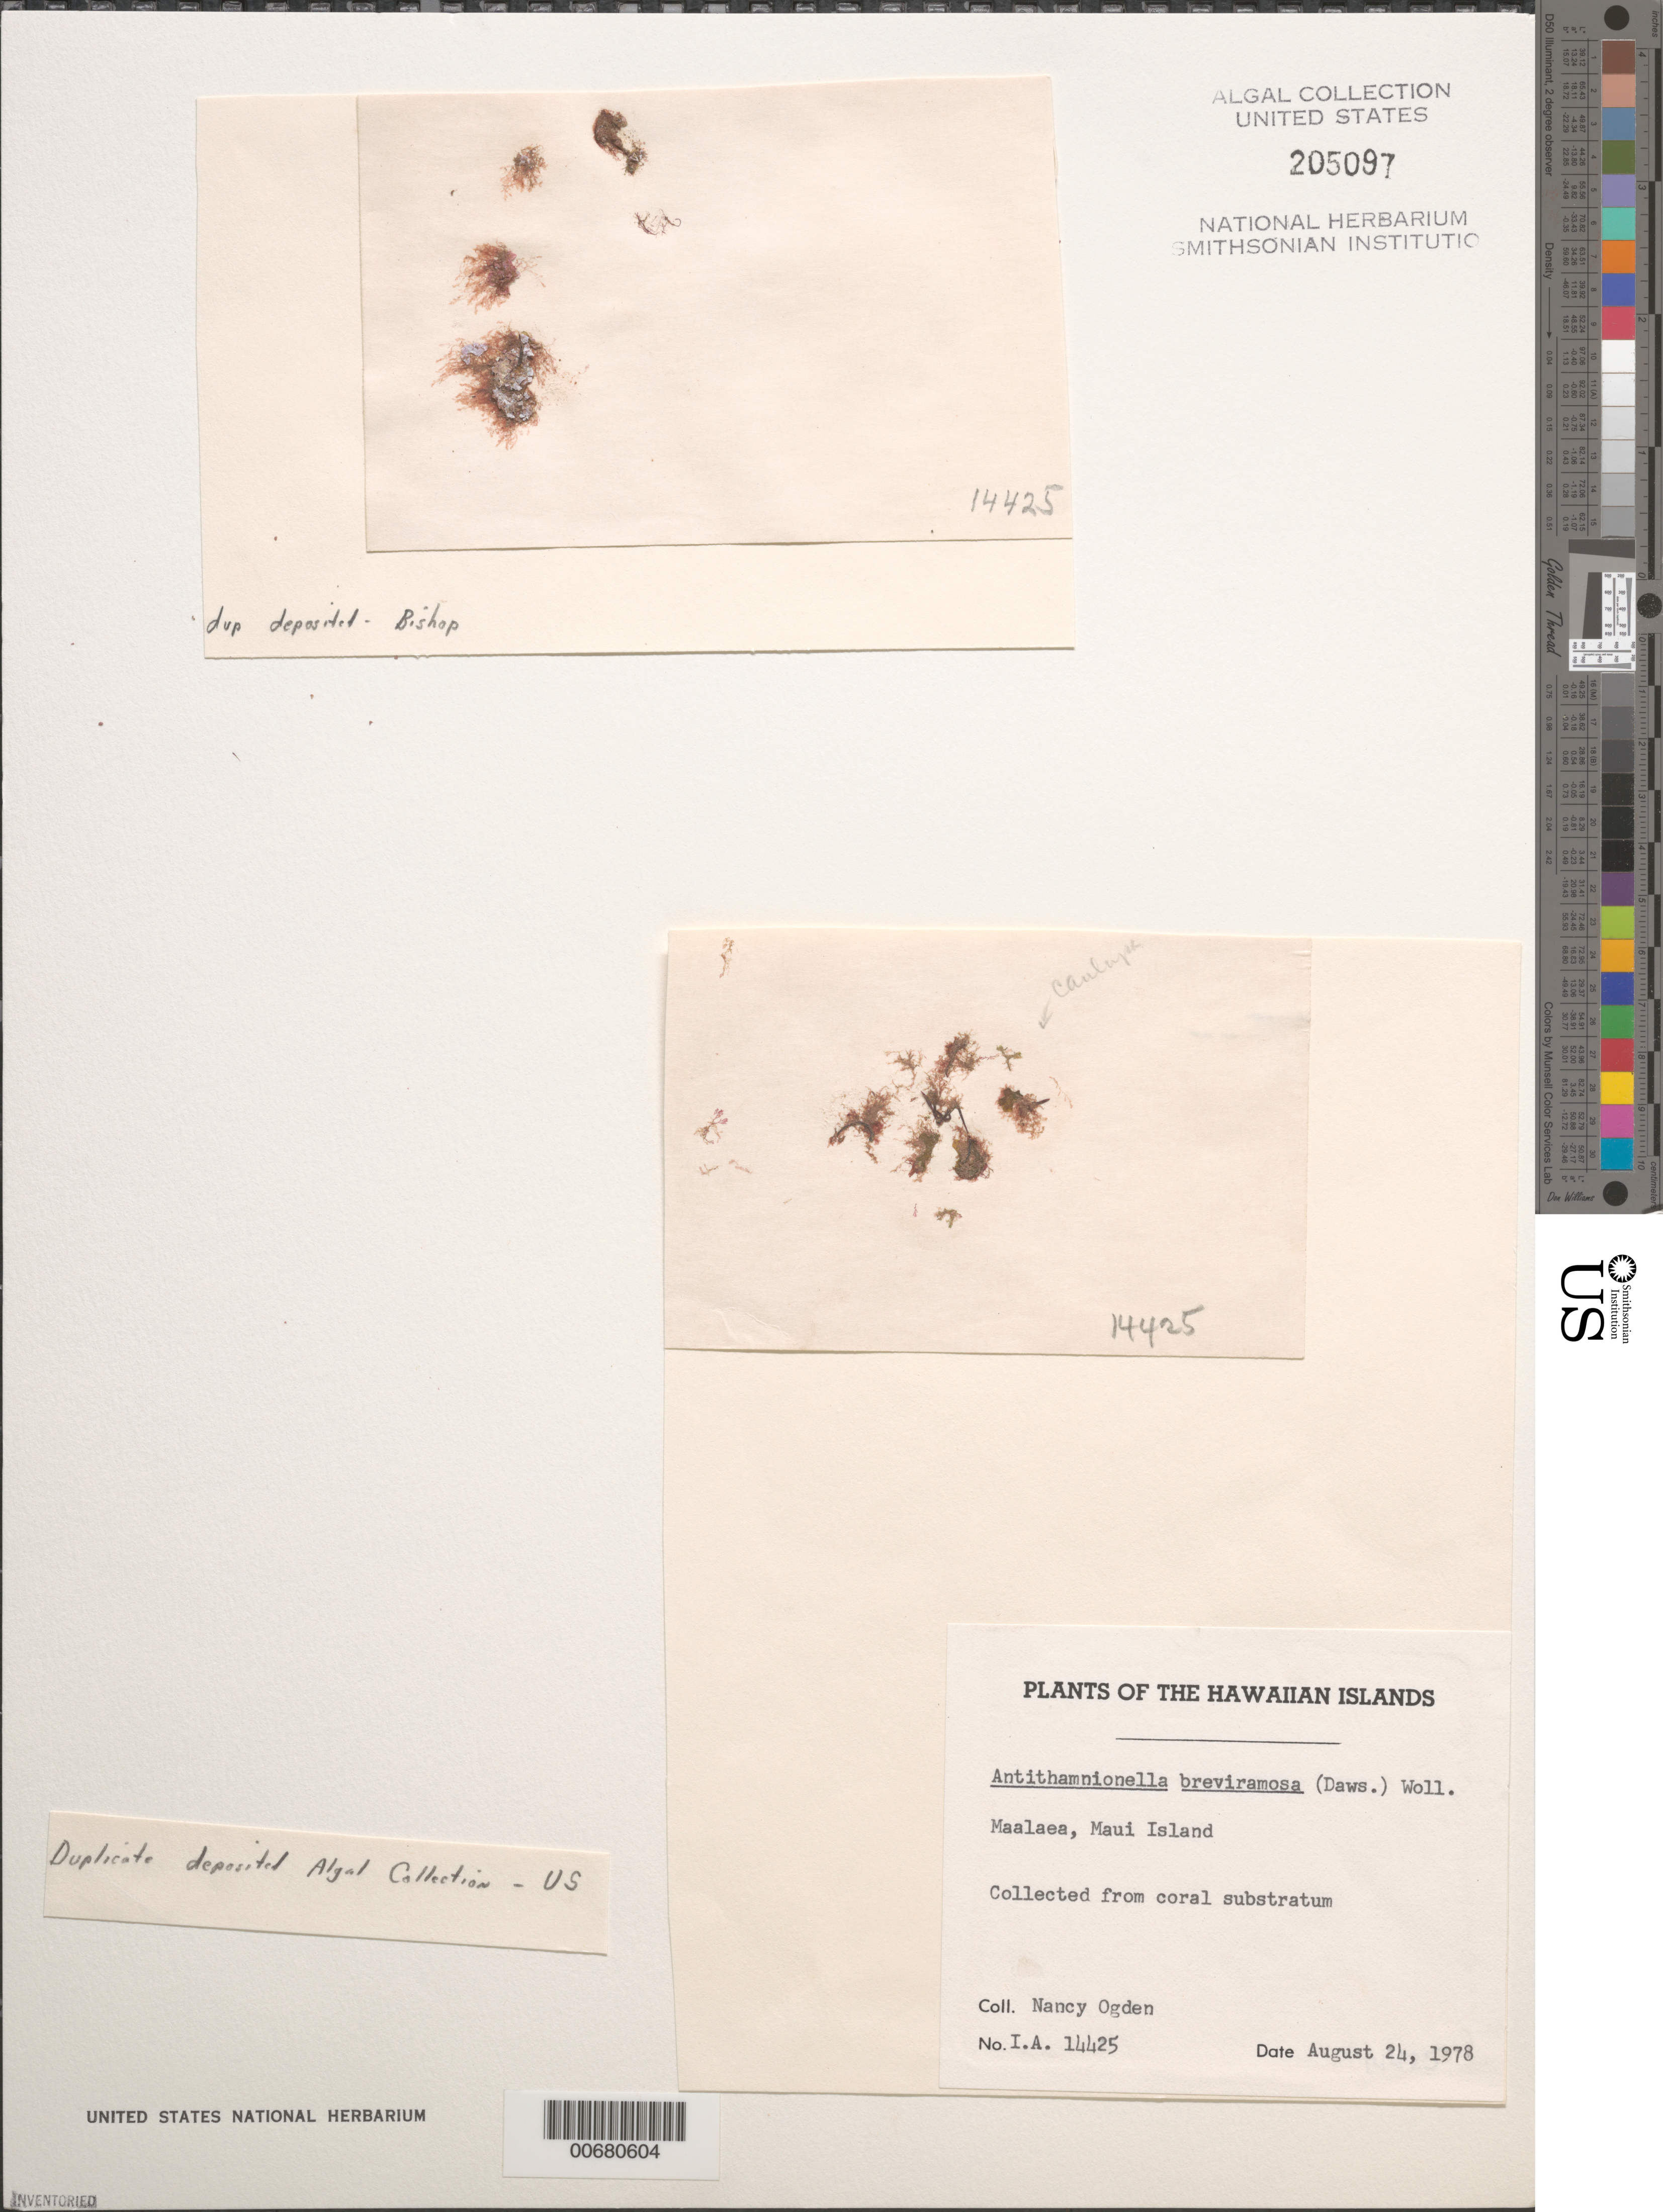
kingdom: Plantae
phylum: Rhodophyta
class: Florideophyceae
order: Ceramiales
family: Ceramiaceae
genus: Antithamnionella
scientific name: Antithamnionella breviramosa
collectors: N. Ogden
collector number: IAA 14425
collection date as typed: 24 Aug 1978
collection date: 1978-08-24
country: United States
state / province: Hawaii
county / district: Maui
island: Maui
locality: Maalaea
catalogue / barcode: US 205097